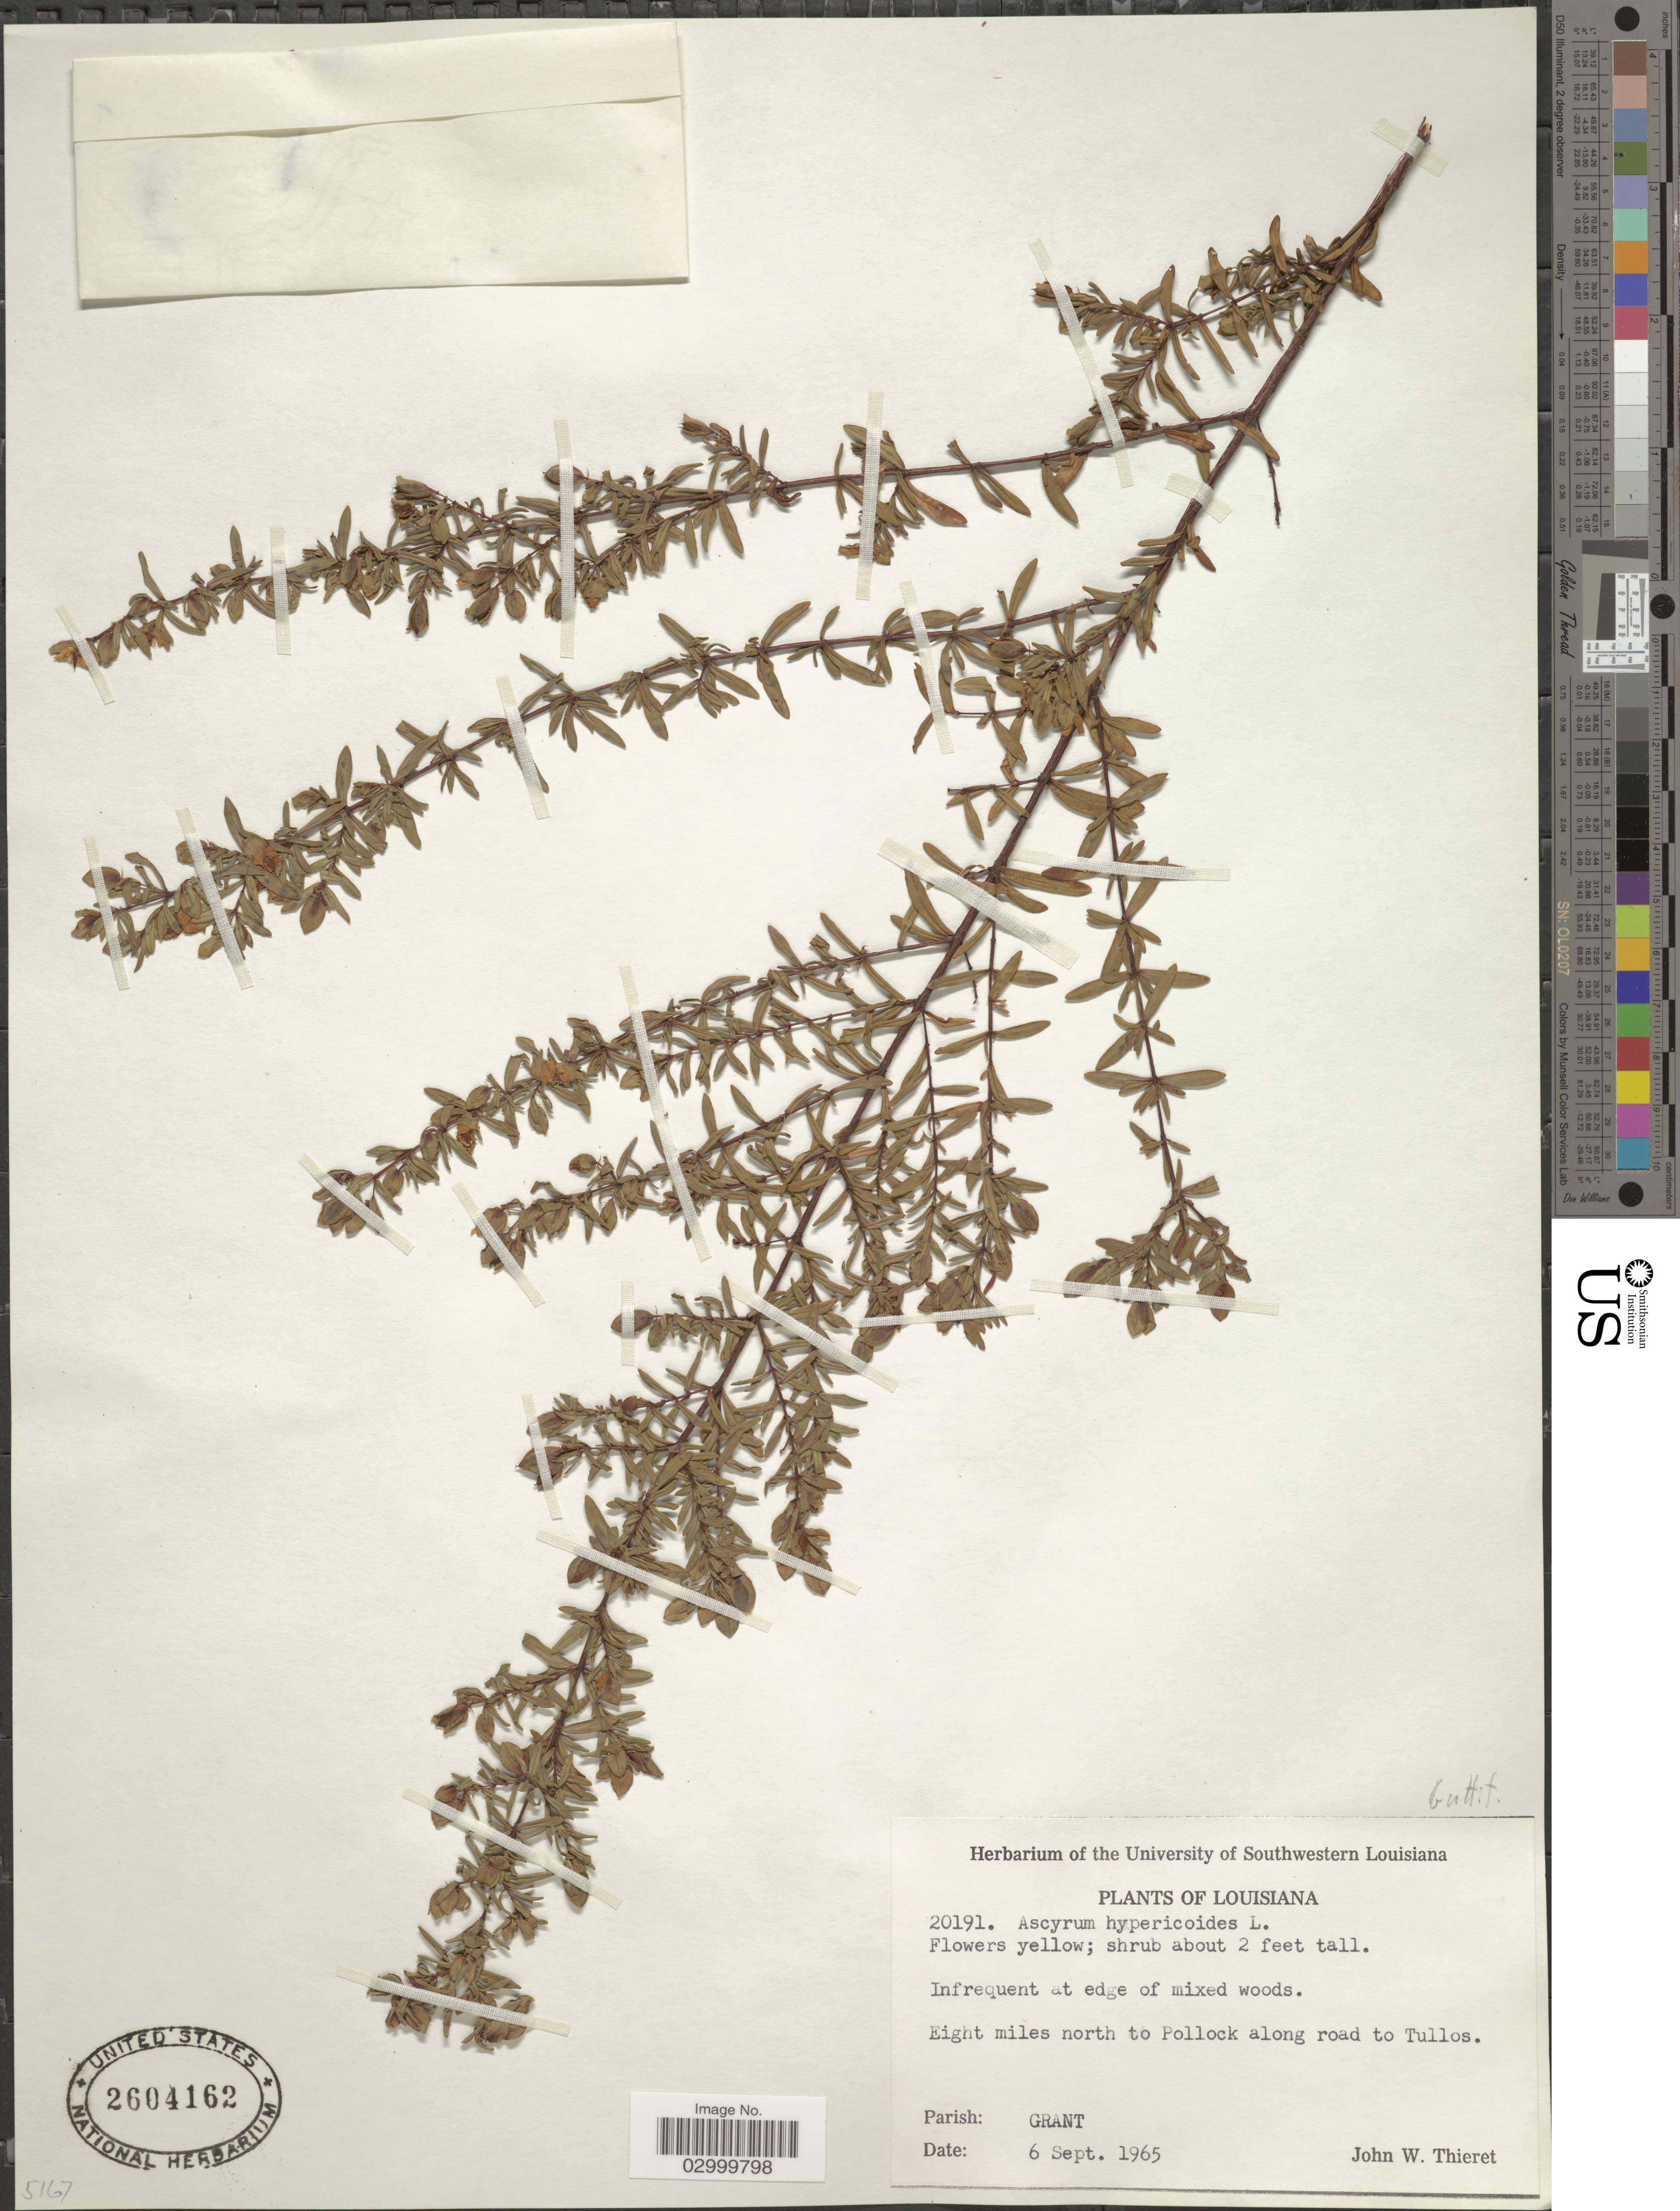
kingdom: Plantae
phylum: Tracheophyta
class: Magnoliopsida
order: Malpighiales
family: Hypericaceae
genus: Hypericum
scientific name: Hypericum hypericoides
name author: (L.) Crantz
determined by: Strong, Mark T., (BOT), Smithsonian Institution - National Museum of Natural History (UNITED STATES)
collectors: J. W. Thieret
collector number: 20191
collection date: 1965-09-06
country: United States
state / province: Louisiana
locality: Eight miles north to Pollock along road to Tullos, Parish: Grant.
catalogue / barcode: US 2604162